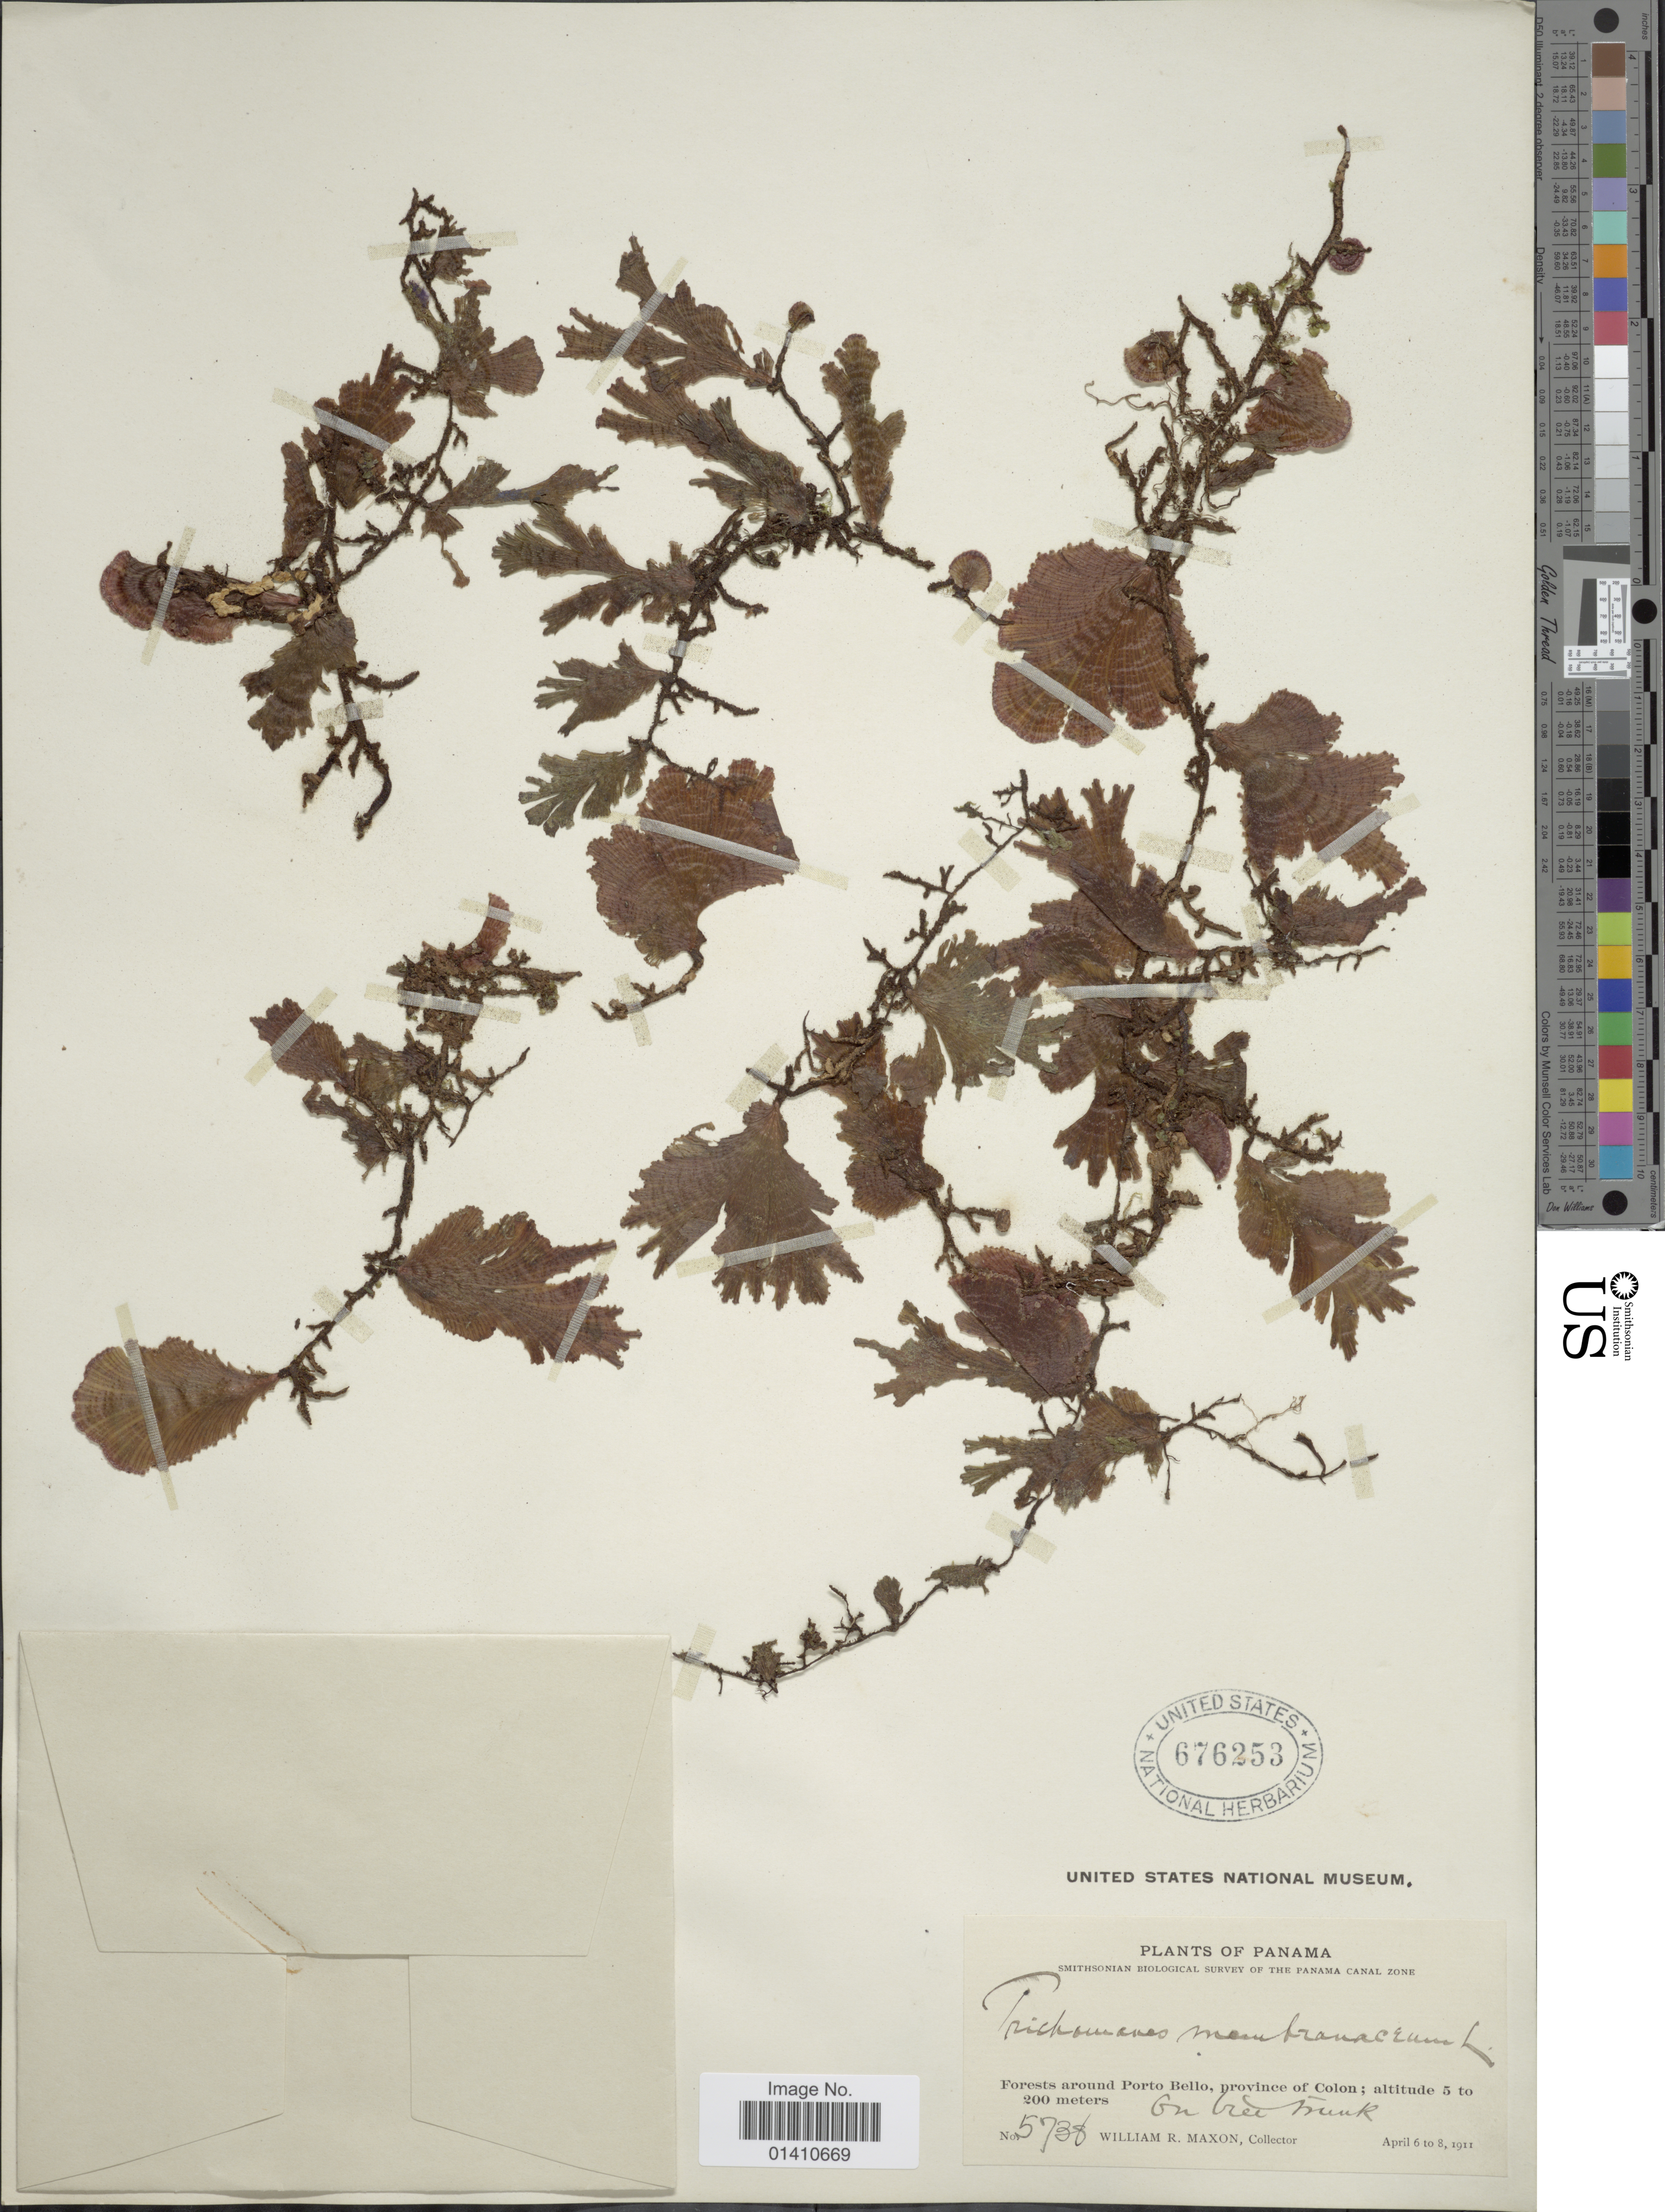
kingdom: Plantae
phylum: Tracheophyta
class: Polypodiopsida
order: Hymenophyllales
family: Hymenophyllaceae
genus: Didymoglossum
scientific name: Didymoglossum membranaceum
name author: (L.) Vareschi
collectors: W. R. Maxon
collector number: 5738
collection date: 1911-04-06/1911-04-08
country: Panama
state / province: Colón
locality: Forests arounf Porto Bello, province of Colon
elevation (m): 5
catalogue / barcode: US 676253